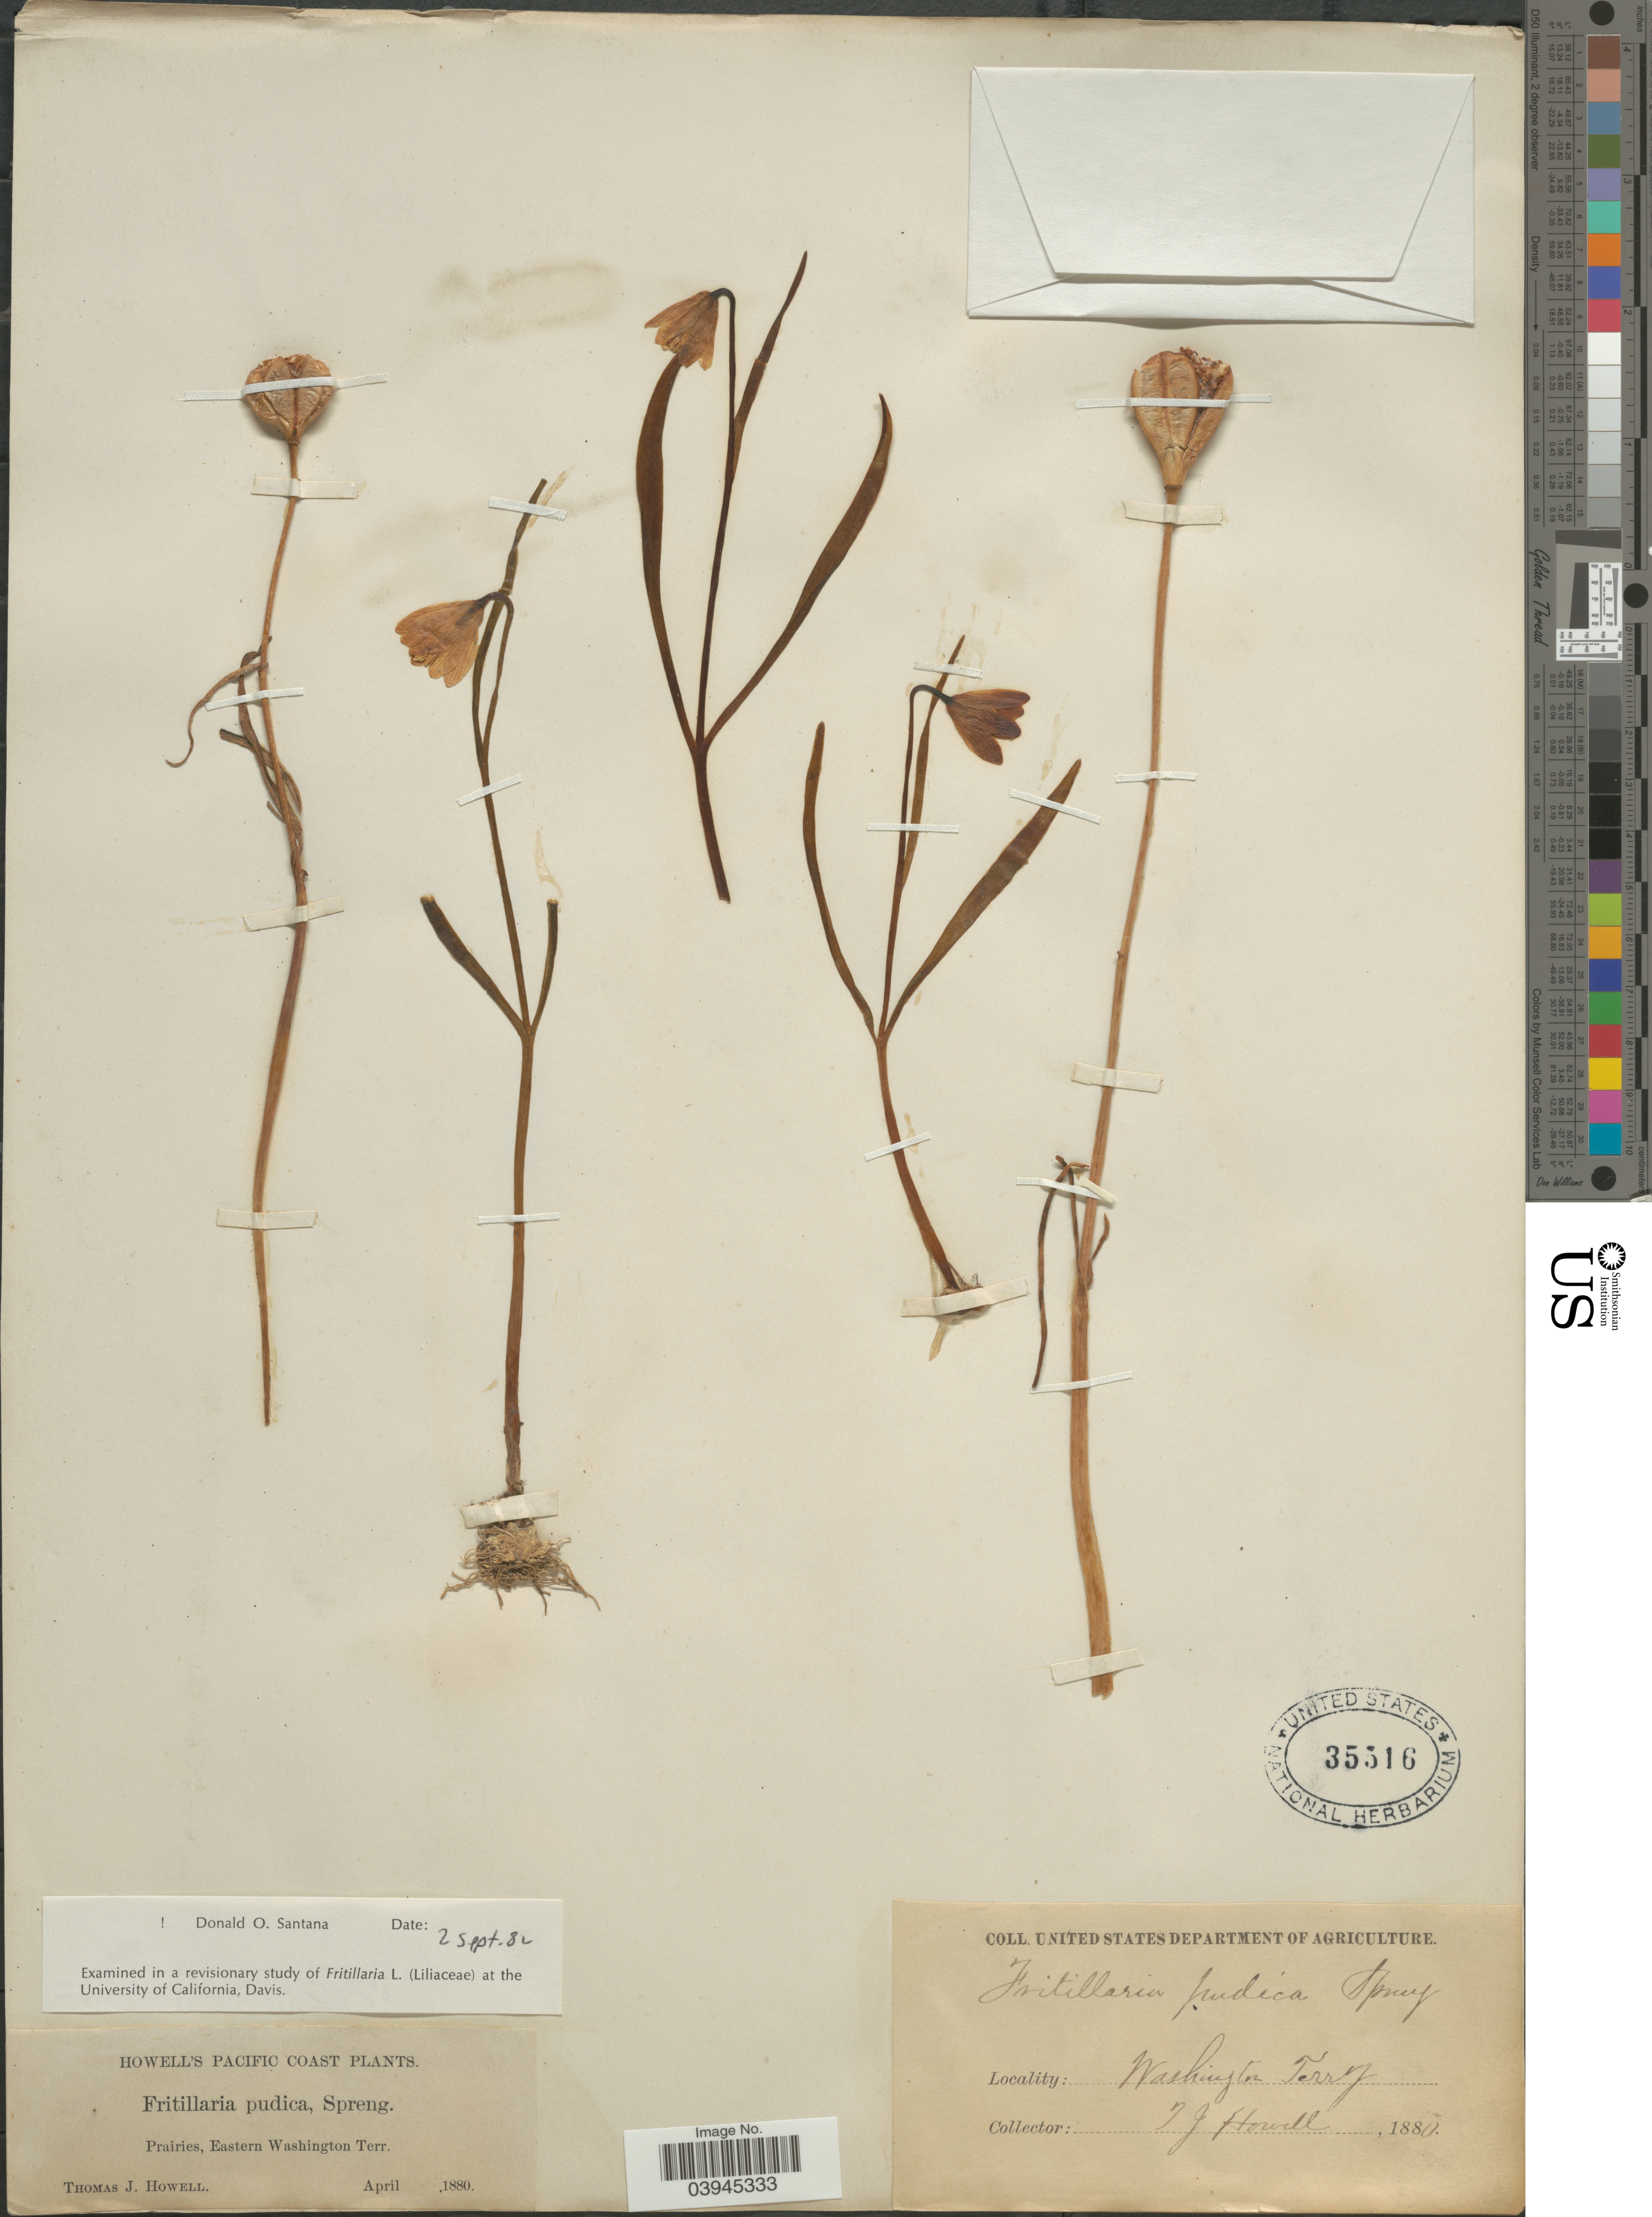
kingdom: Plantae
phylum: Tracheophyta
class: Liliopsida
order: Liliales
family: Liliaceae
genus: Fritillaria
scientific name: Fritillaria pudica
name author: (Pursh) Spreng.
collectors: T. J. Howell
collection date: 1880-04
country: United States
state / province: Washington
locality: Pacific Coast. Prairies, Eastern Washington Terr.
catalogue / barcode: US 35516